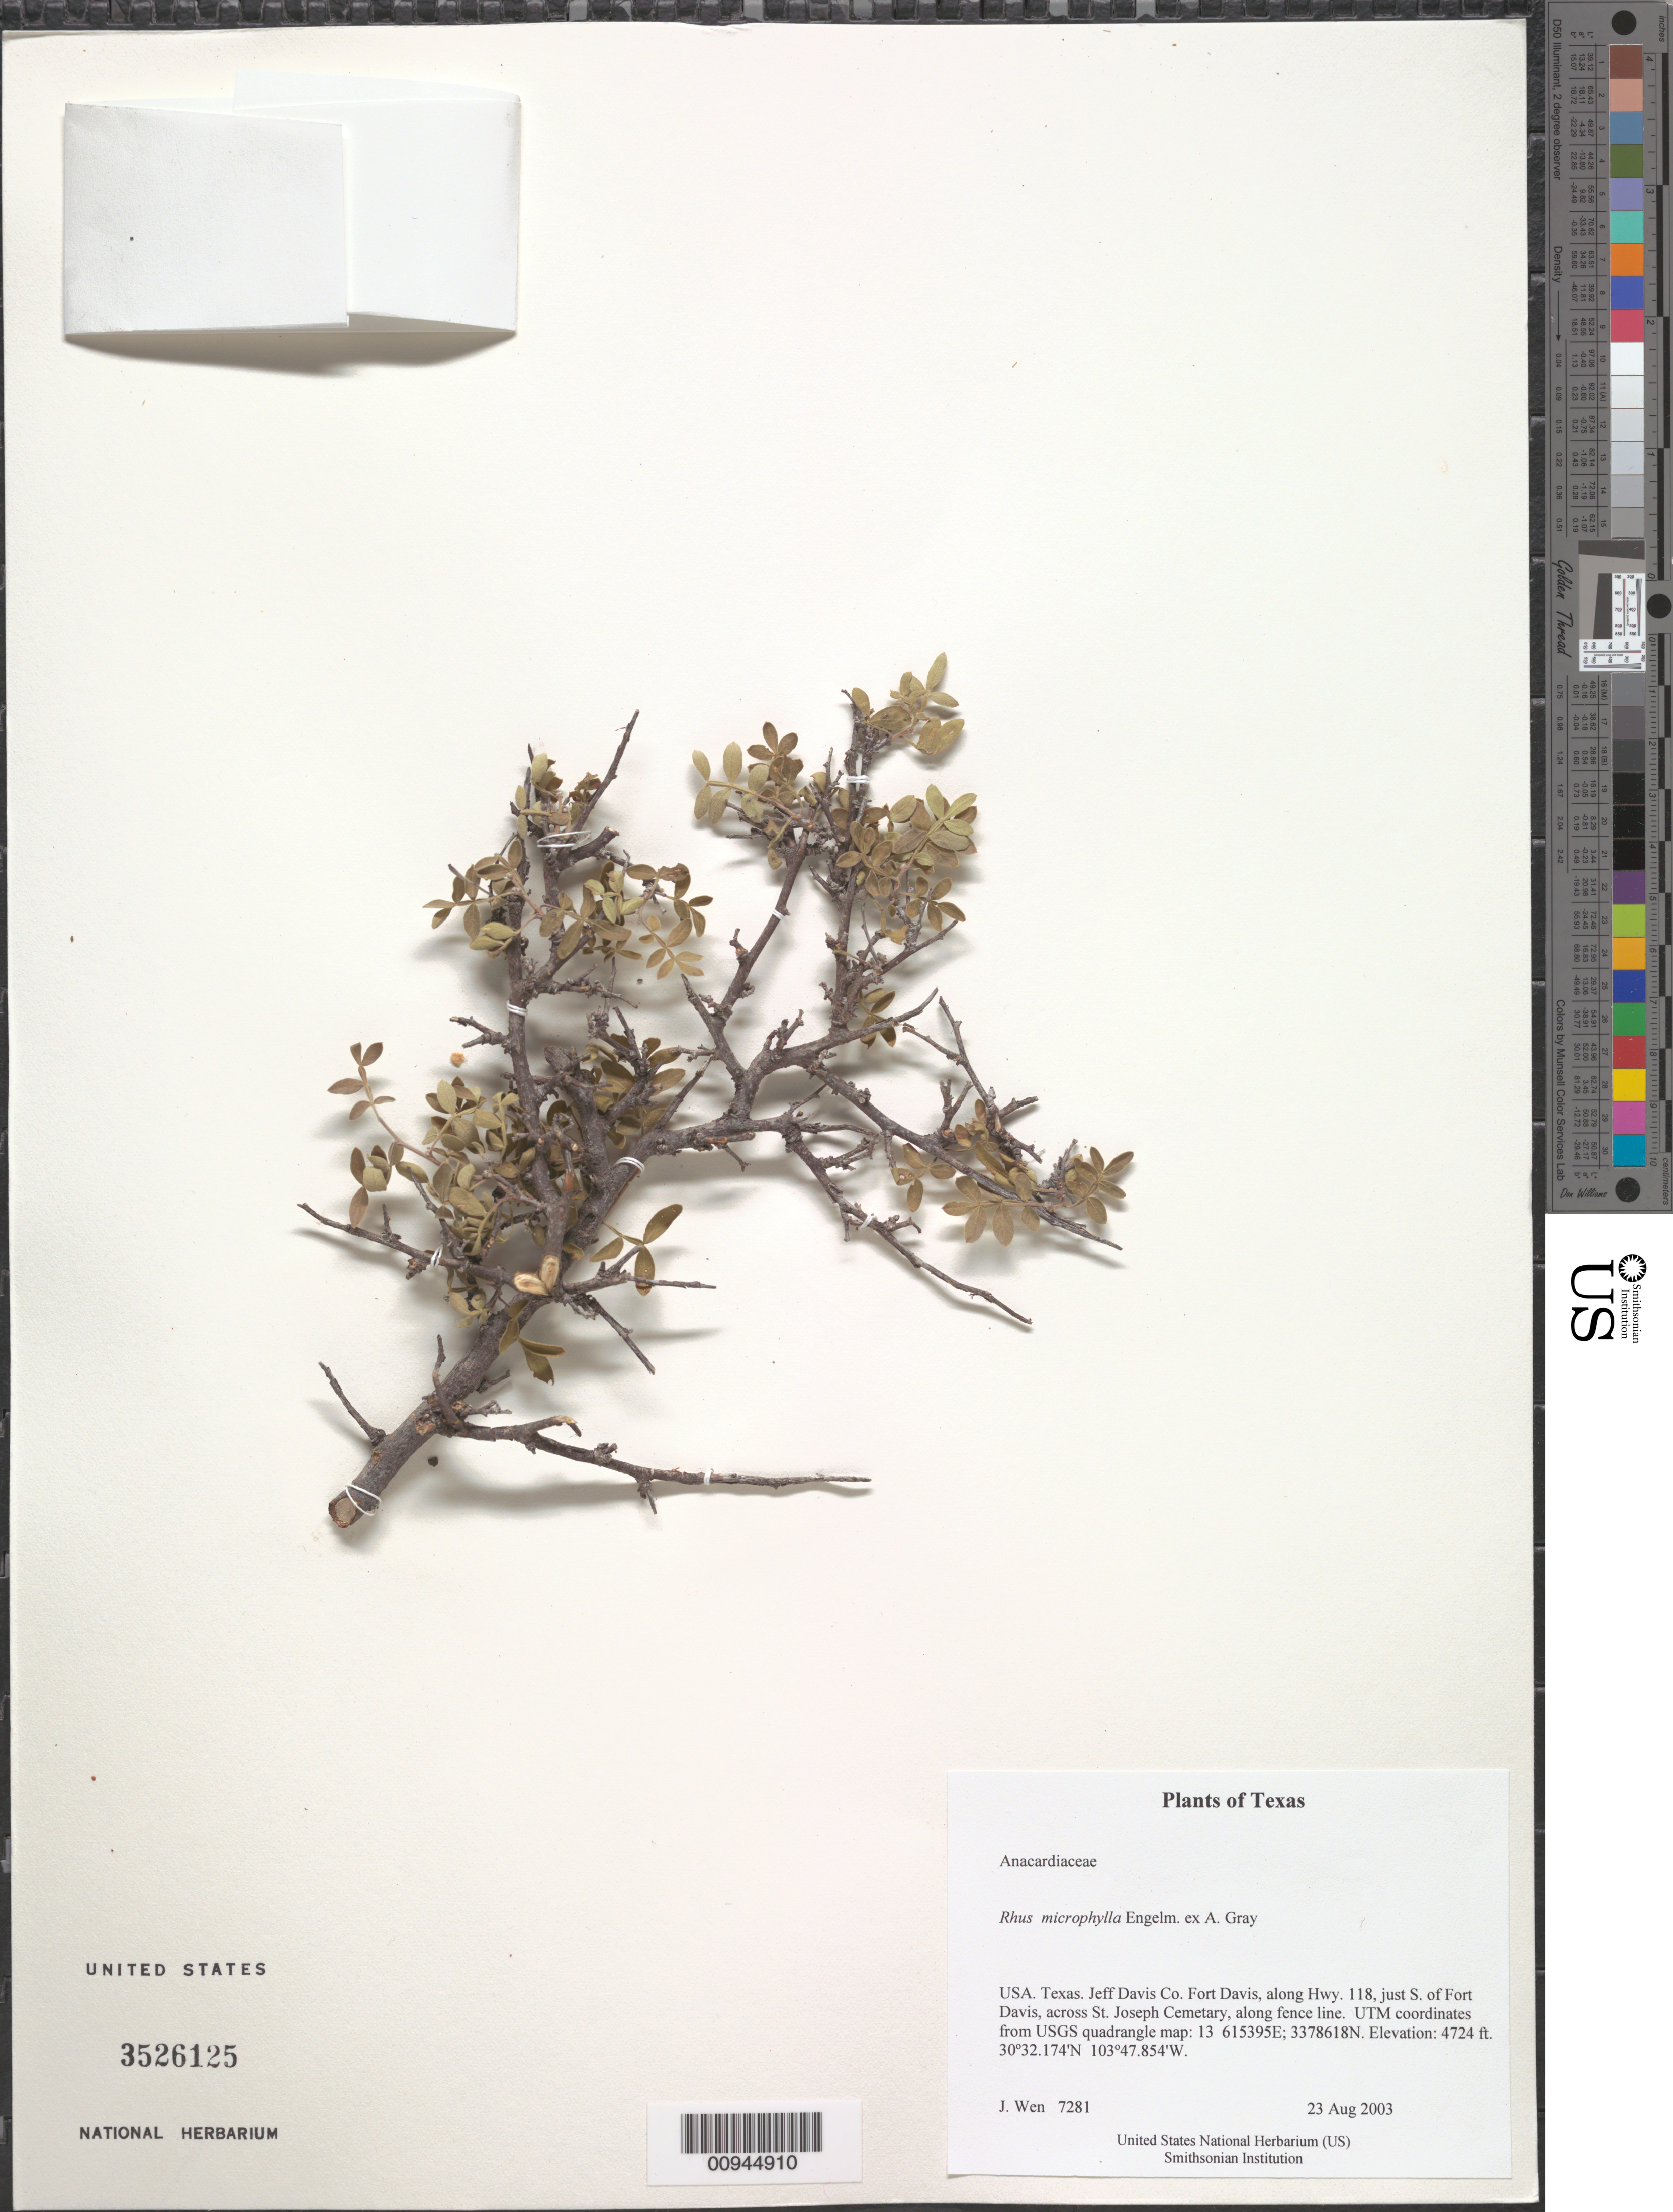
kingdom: Plantae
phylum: Tracheophyta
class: Magnoliopsida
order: Sapindales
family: Anacardiaceae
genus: Rhus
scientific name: Rhus microphylla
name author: Engelm.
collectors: J. Wen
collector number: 7281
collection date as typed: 23 Aug 2003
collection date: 2003-08-23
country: United States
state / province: Texas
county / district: Jeff Davis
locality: Fort Davis, along Hwy. 118, just S. of Fort Davis, across St. Joseph Cemetary, along fence line. UTM coordinates from USGS quadrangle map: 13 615395E; 3378618N.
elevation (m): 1440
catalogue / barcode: US 3526125